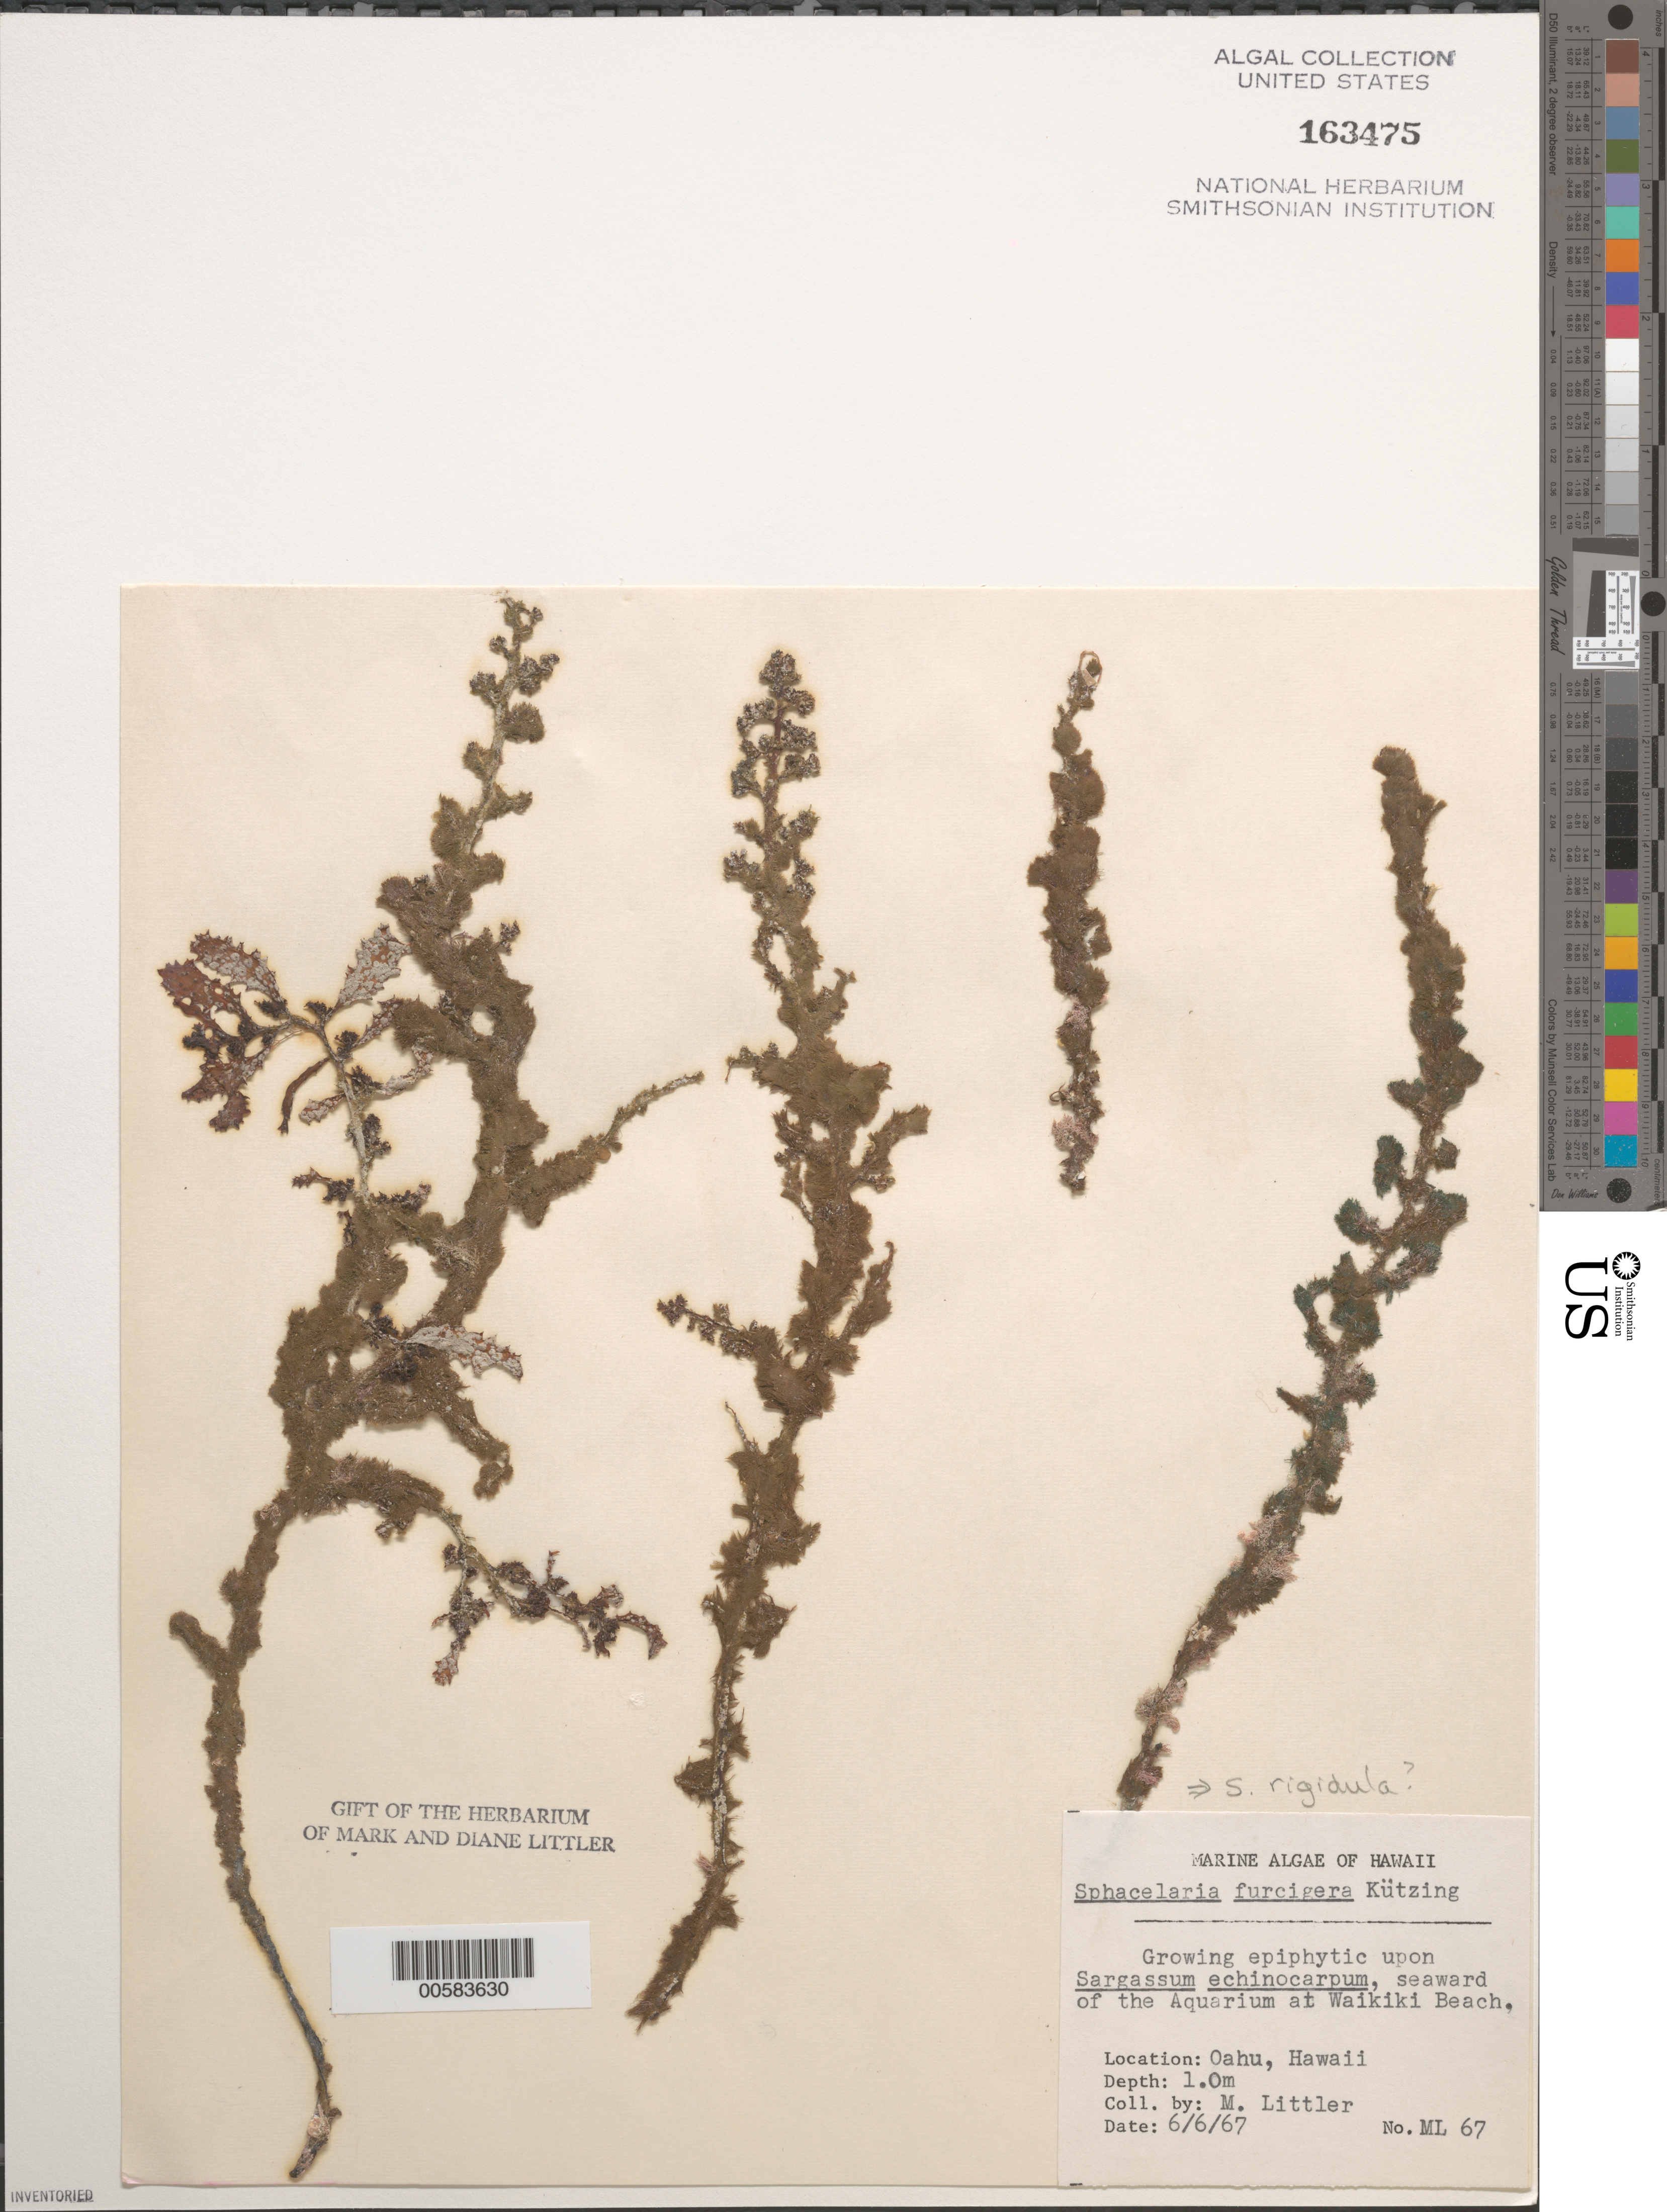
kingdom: Chromista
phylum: Ochrophyta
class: Phaeophyceae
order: Sphacelariales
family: Sphacelariaceae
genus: Sphacelaria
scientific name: Sphacelaria rigidula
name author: Kütz.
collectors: M. M. Littler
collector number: ML 67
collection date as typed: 06 Jun 1967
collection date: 1967-06-06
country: United States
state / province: Hawaii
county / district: Honolulu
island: Oahu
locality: Waikiki Beach near Aquarium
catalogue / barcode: US 163475